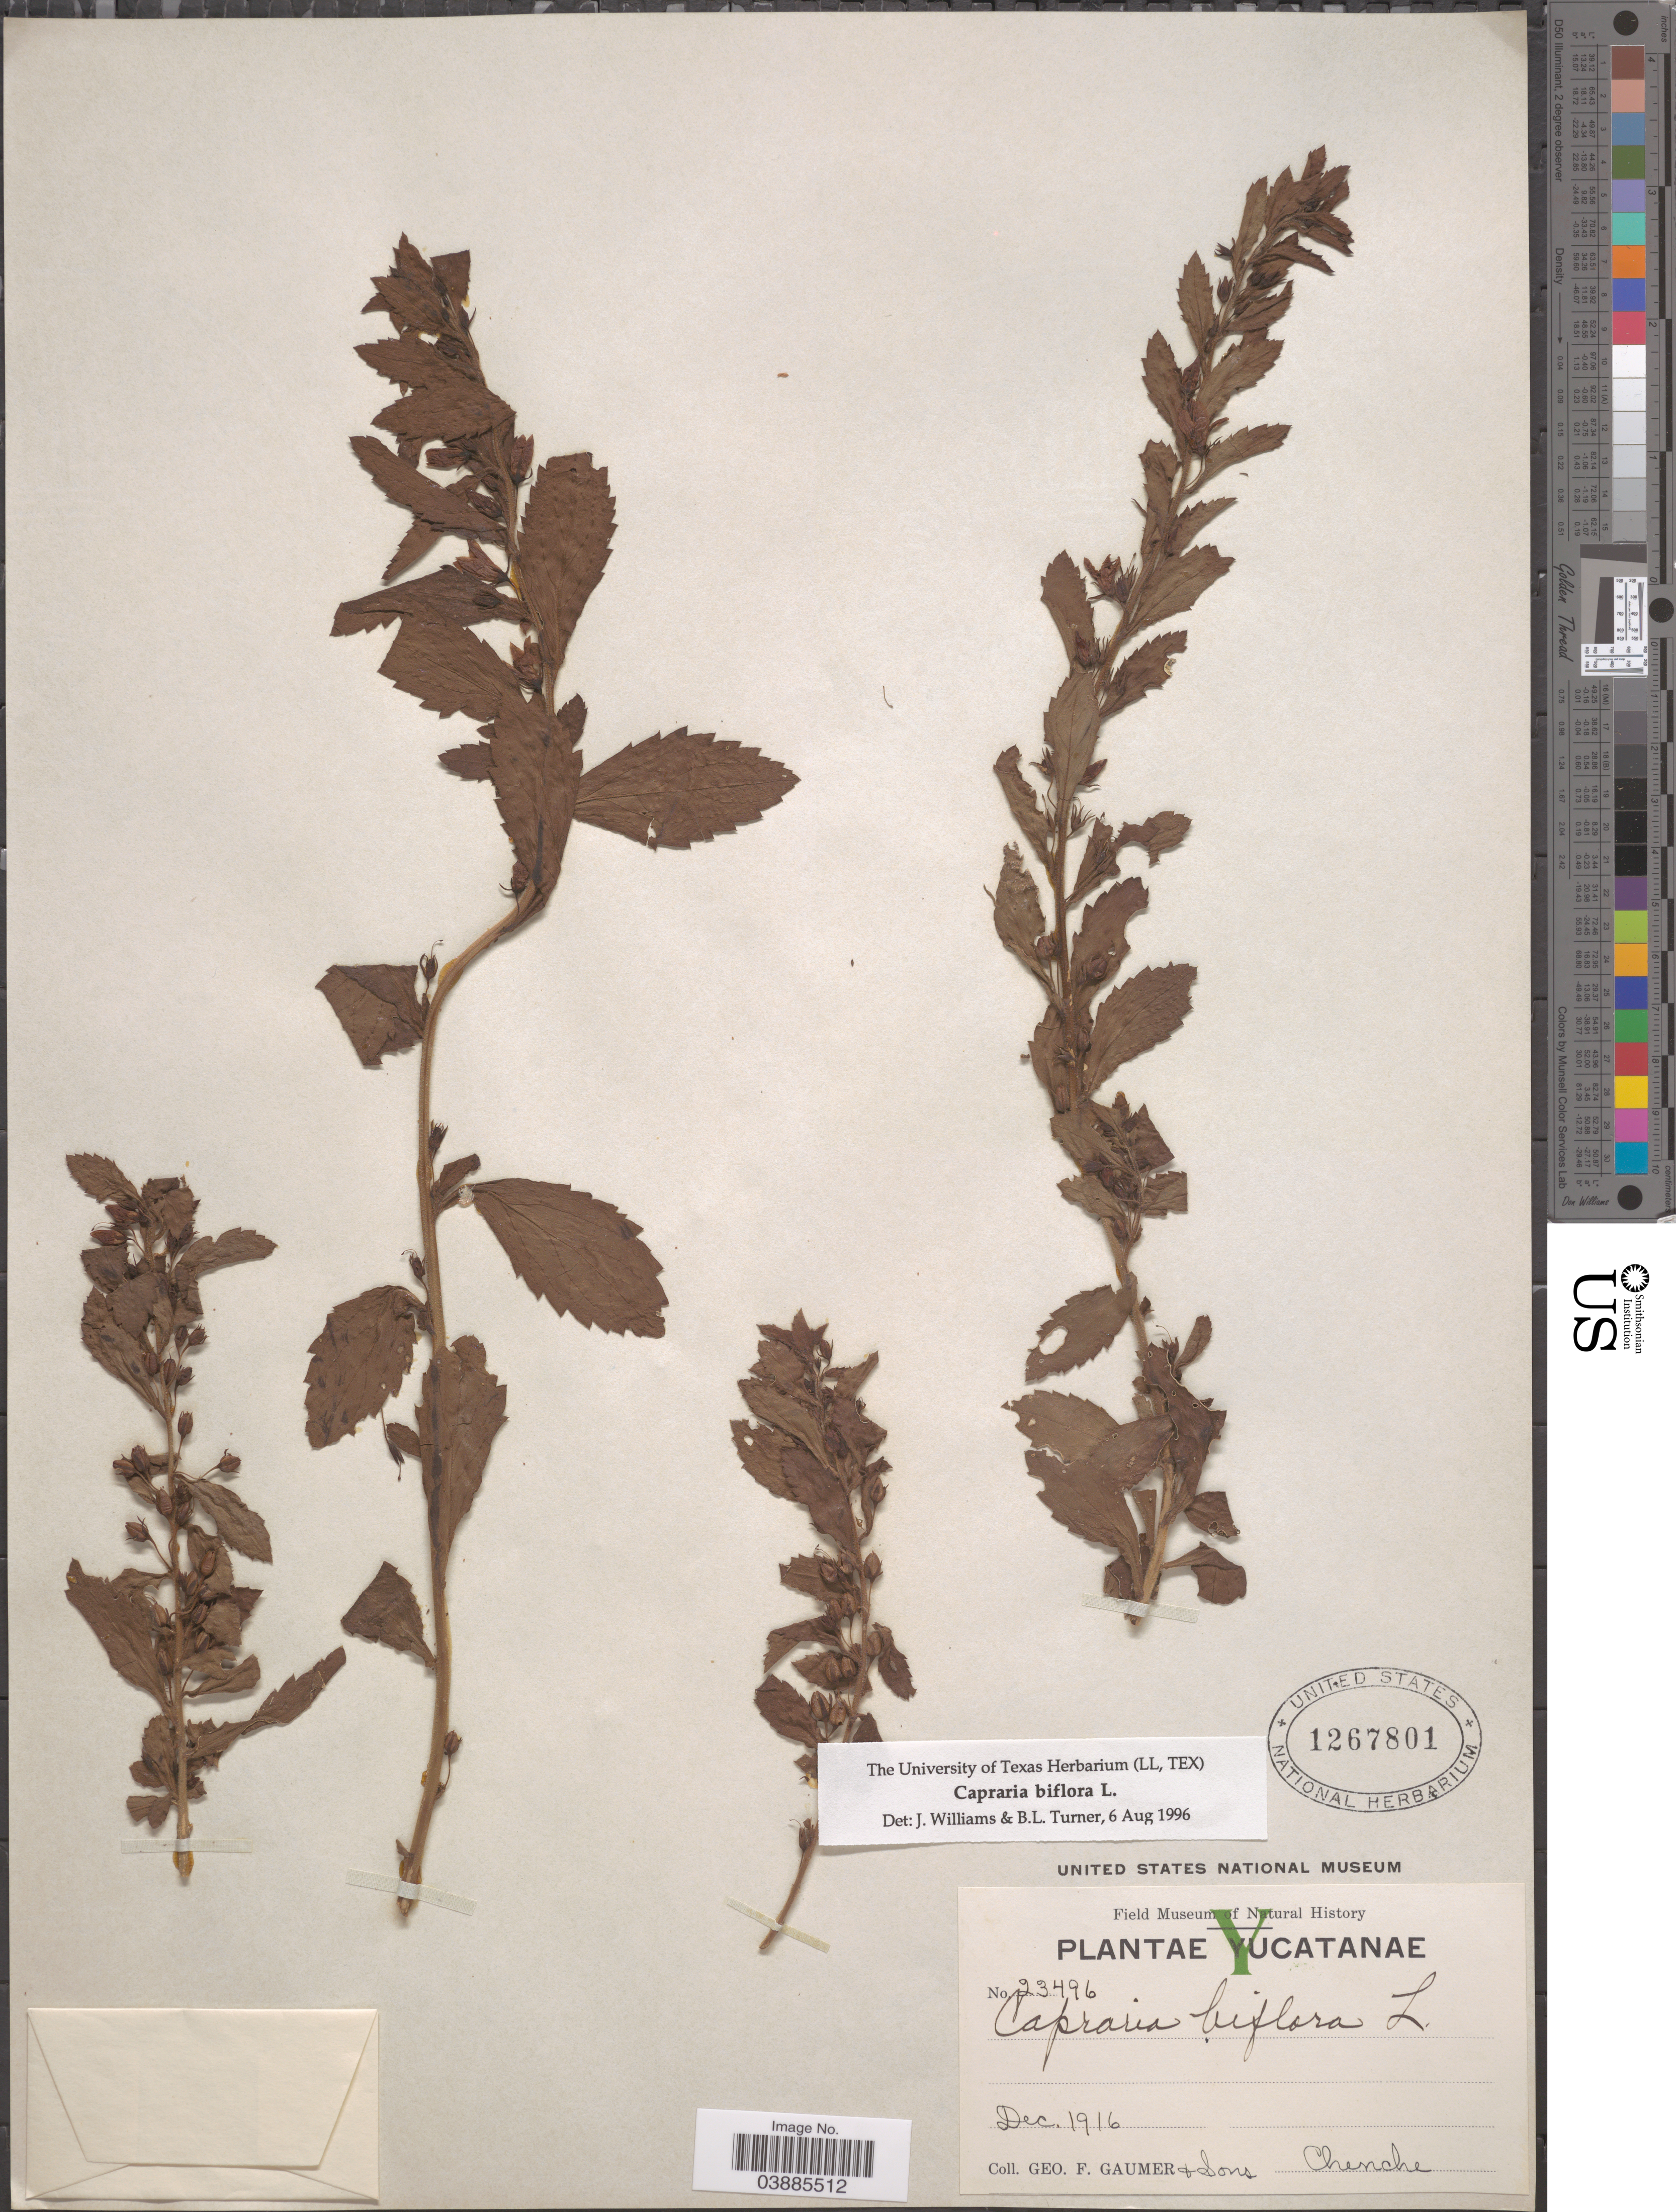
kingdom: Plantae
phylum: Tracheophyta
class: Magnoliopsida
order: Lamiales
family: Scrophulariaceae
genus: Capraria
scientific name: Capraria biflora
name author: L.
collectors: G. F. Gaumer & Sons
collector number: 23496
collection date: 1916-12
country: Mexico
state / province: Yucatán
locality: Yucatanæ. Chenche.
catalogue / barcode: US 1267801